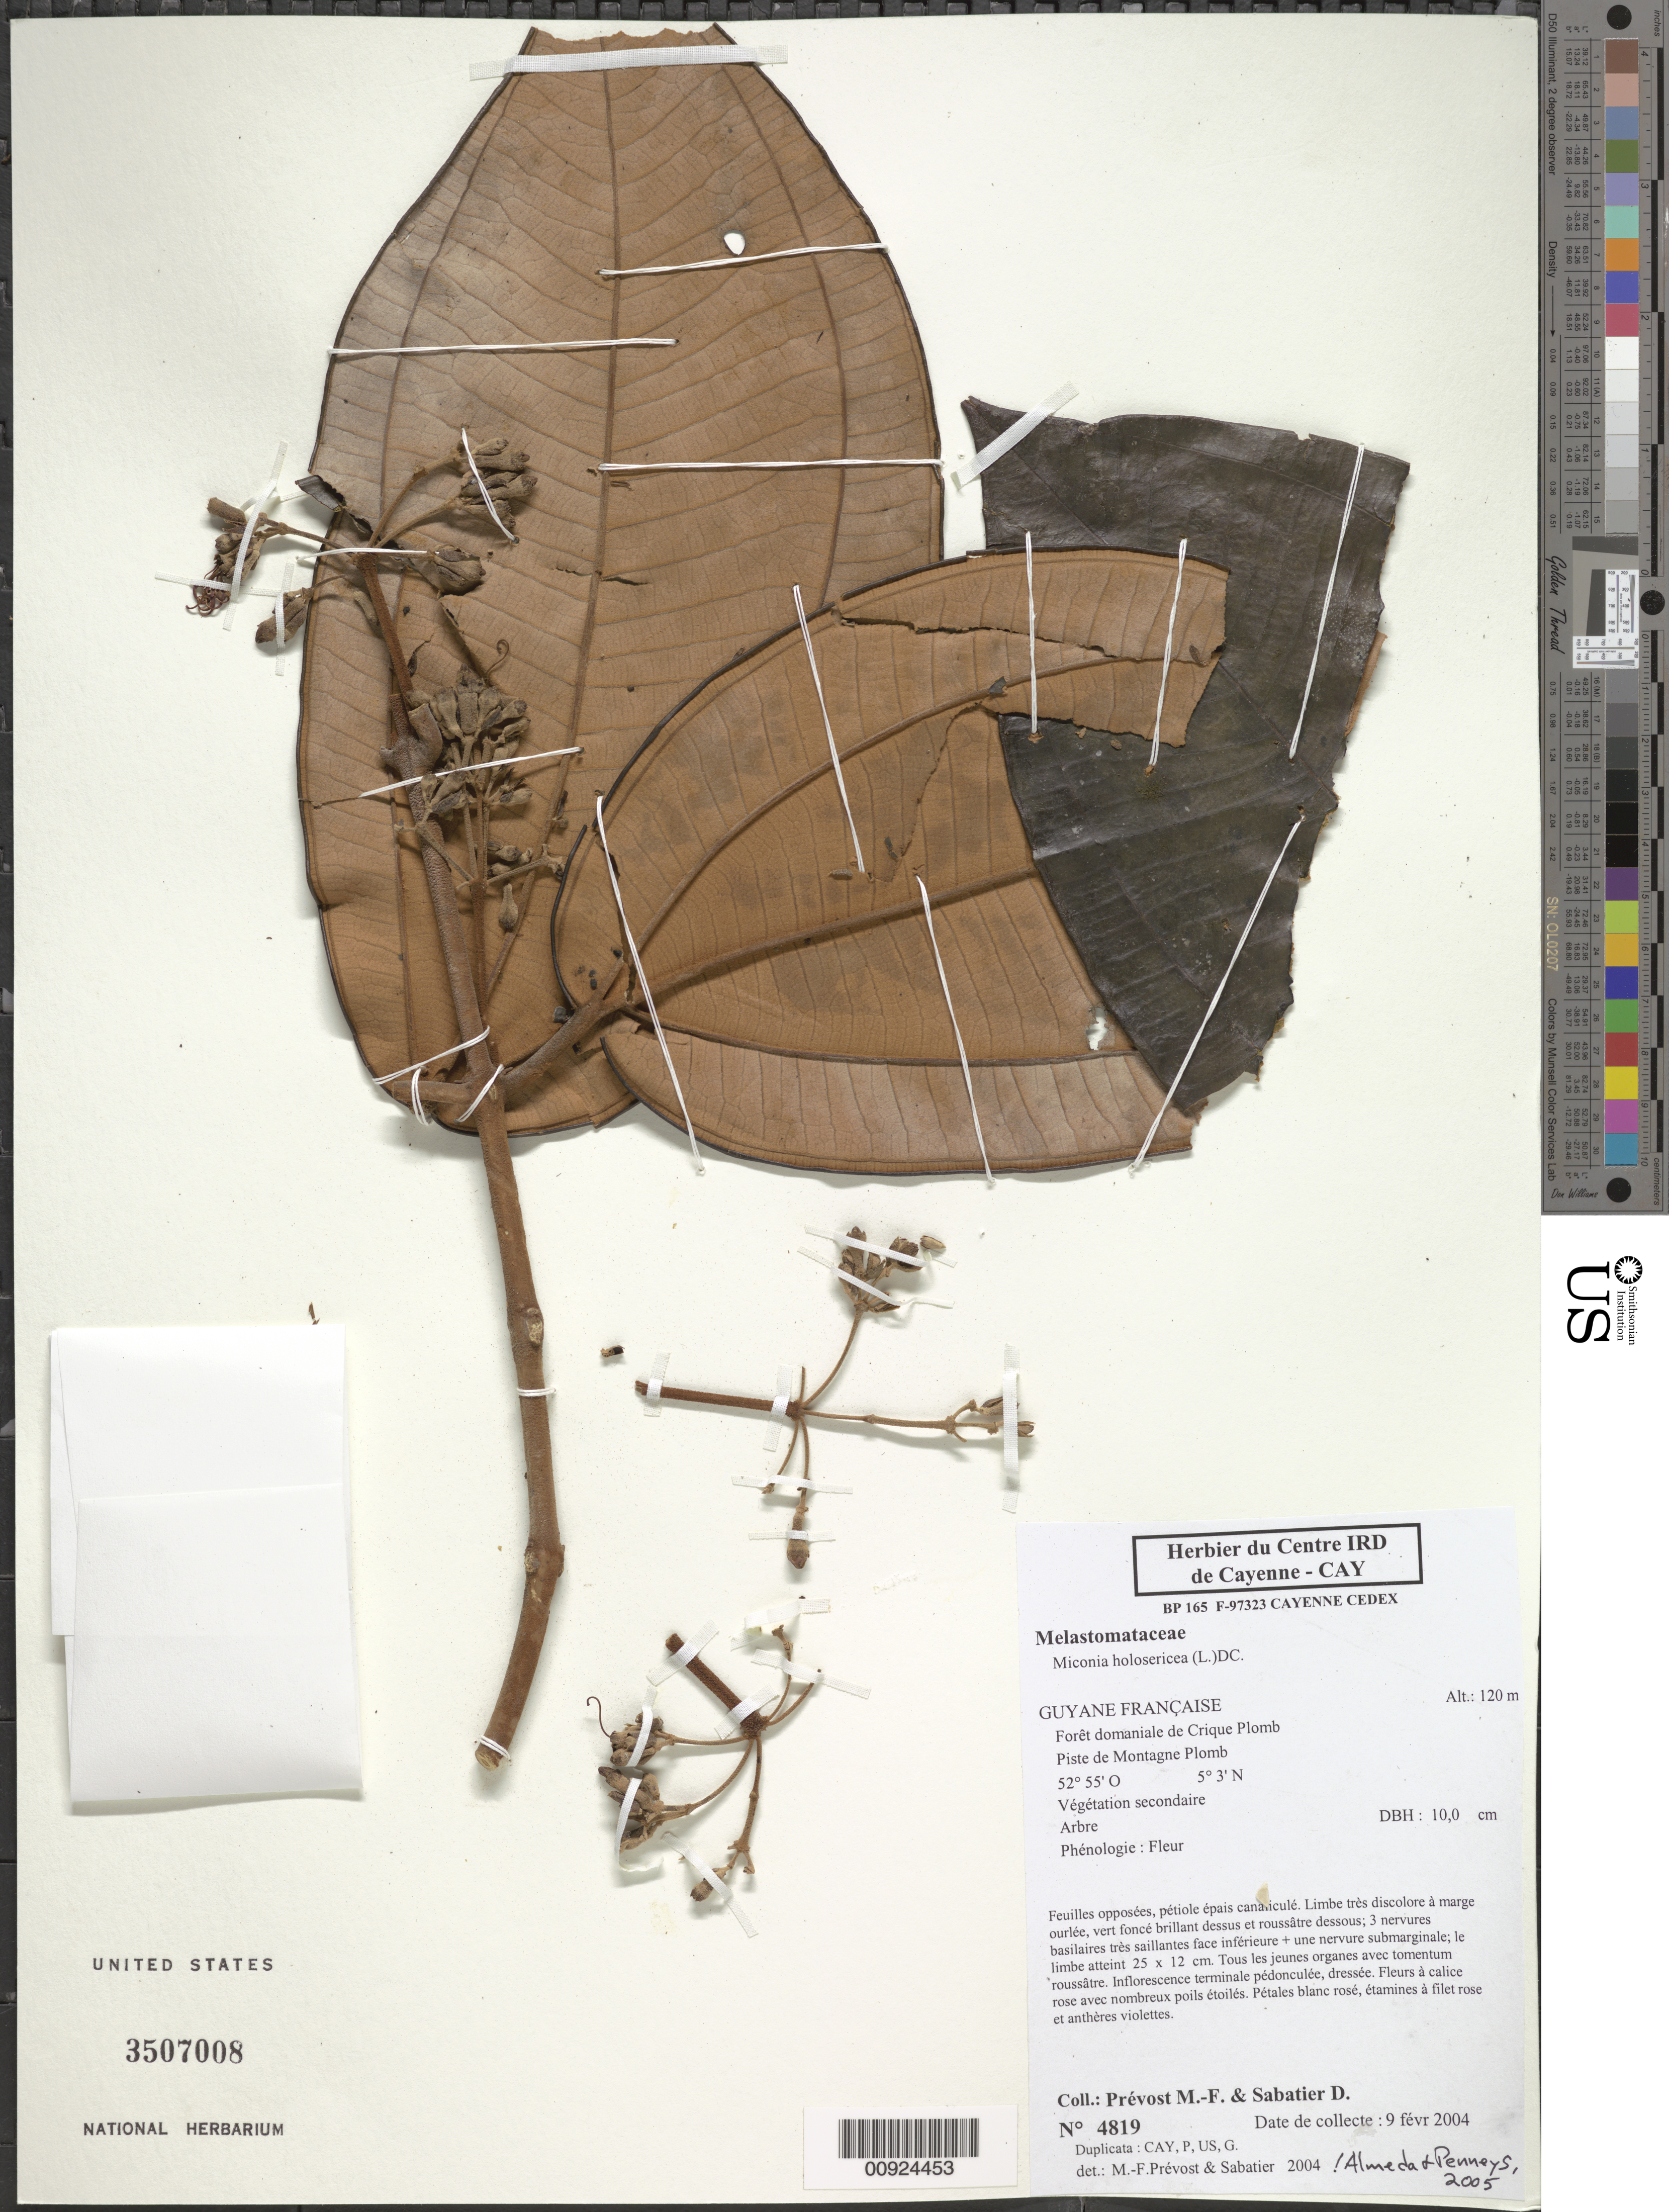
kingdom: Plantae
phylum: Tracheophyta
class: Magnoliopsida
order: Myrtales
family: Melastomataceae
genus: Miconia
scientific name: Miconia holosericea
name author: (L.) DC.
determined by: Almeda, F.; Penneys, D. S.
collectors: M.-F. Prévost & D. Sabatier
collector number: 3819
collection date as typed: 9-Feb-04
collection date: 2004-02-09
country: French Guiana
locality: Foret domaniale de Crique Plomb. Piste de Montagne Plomb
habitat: Vegetation secondaire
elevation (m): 120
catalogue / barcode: US 3507008